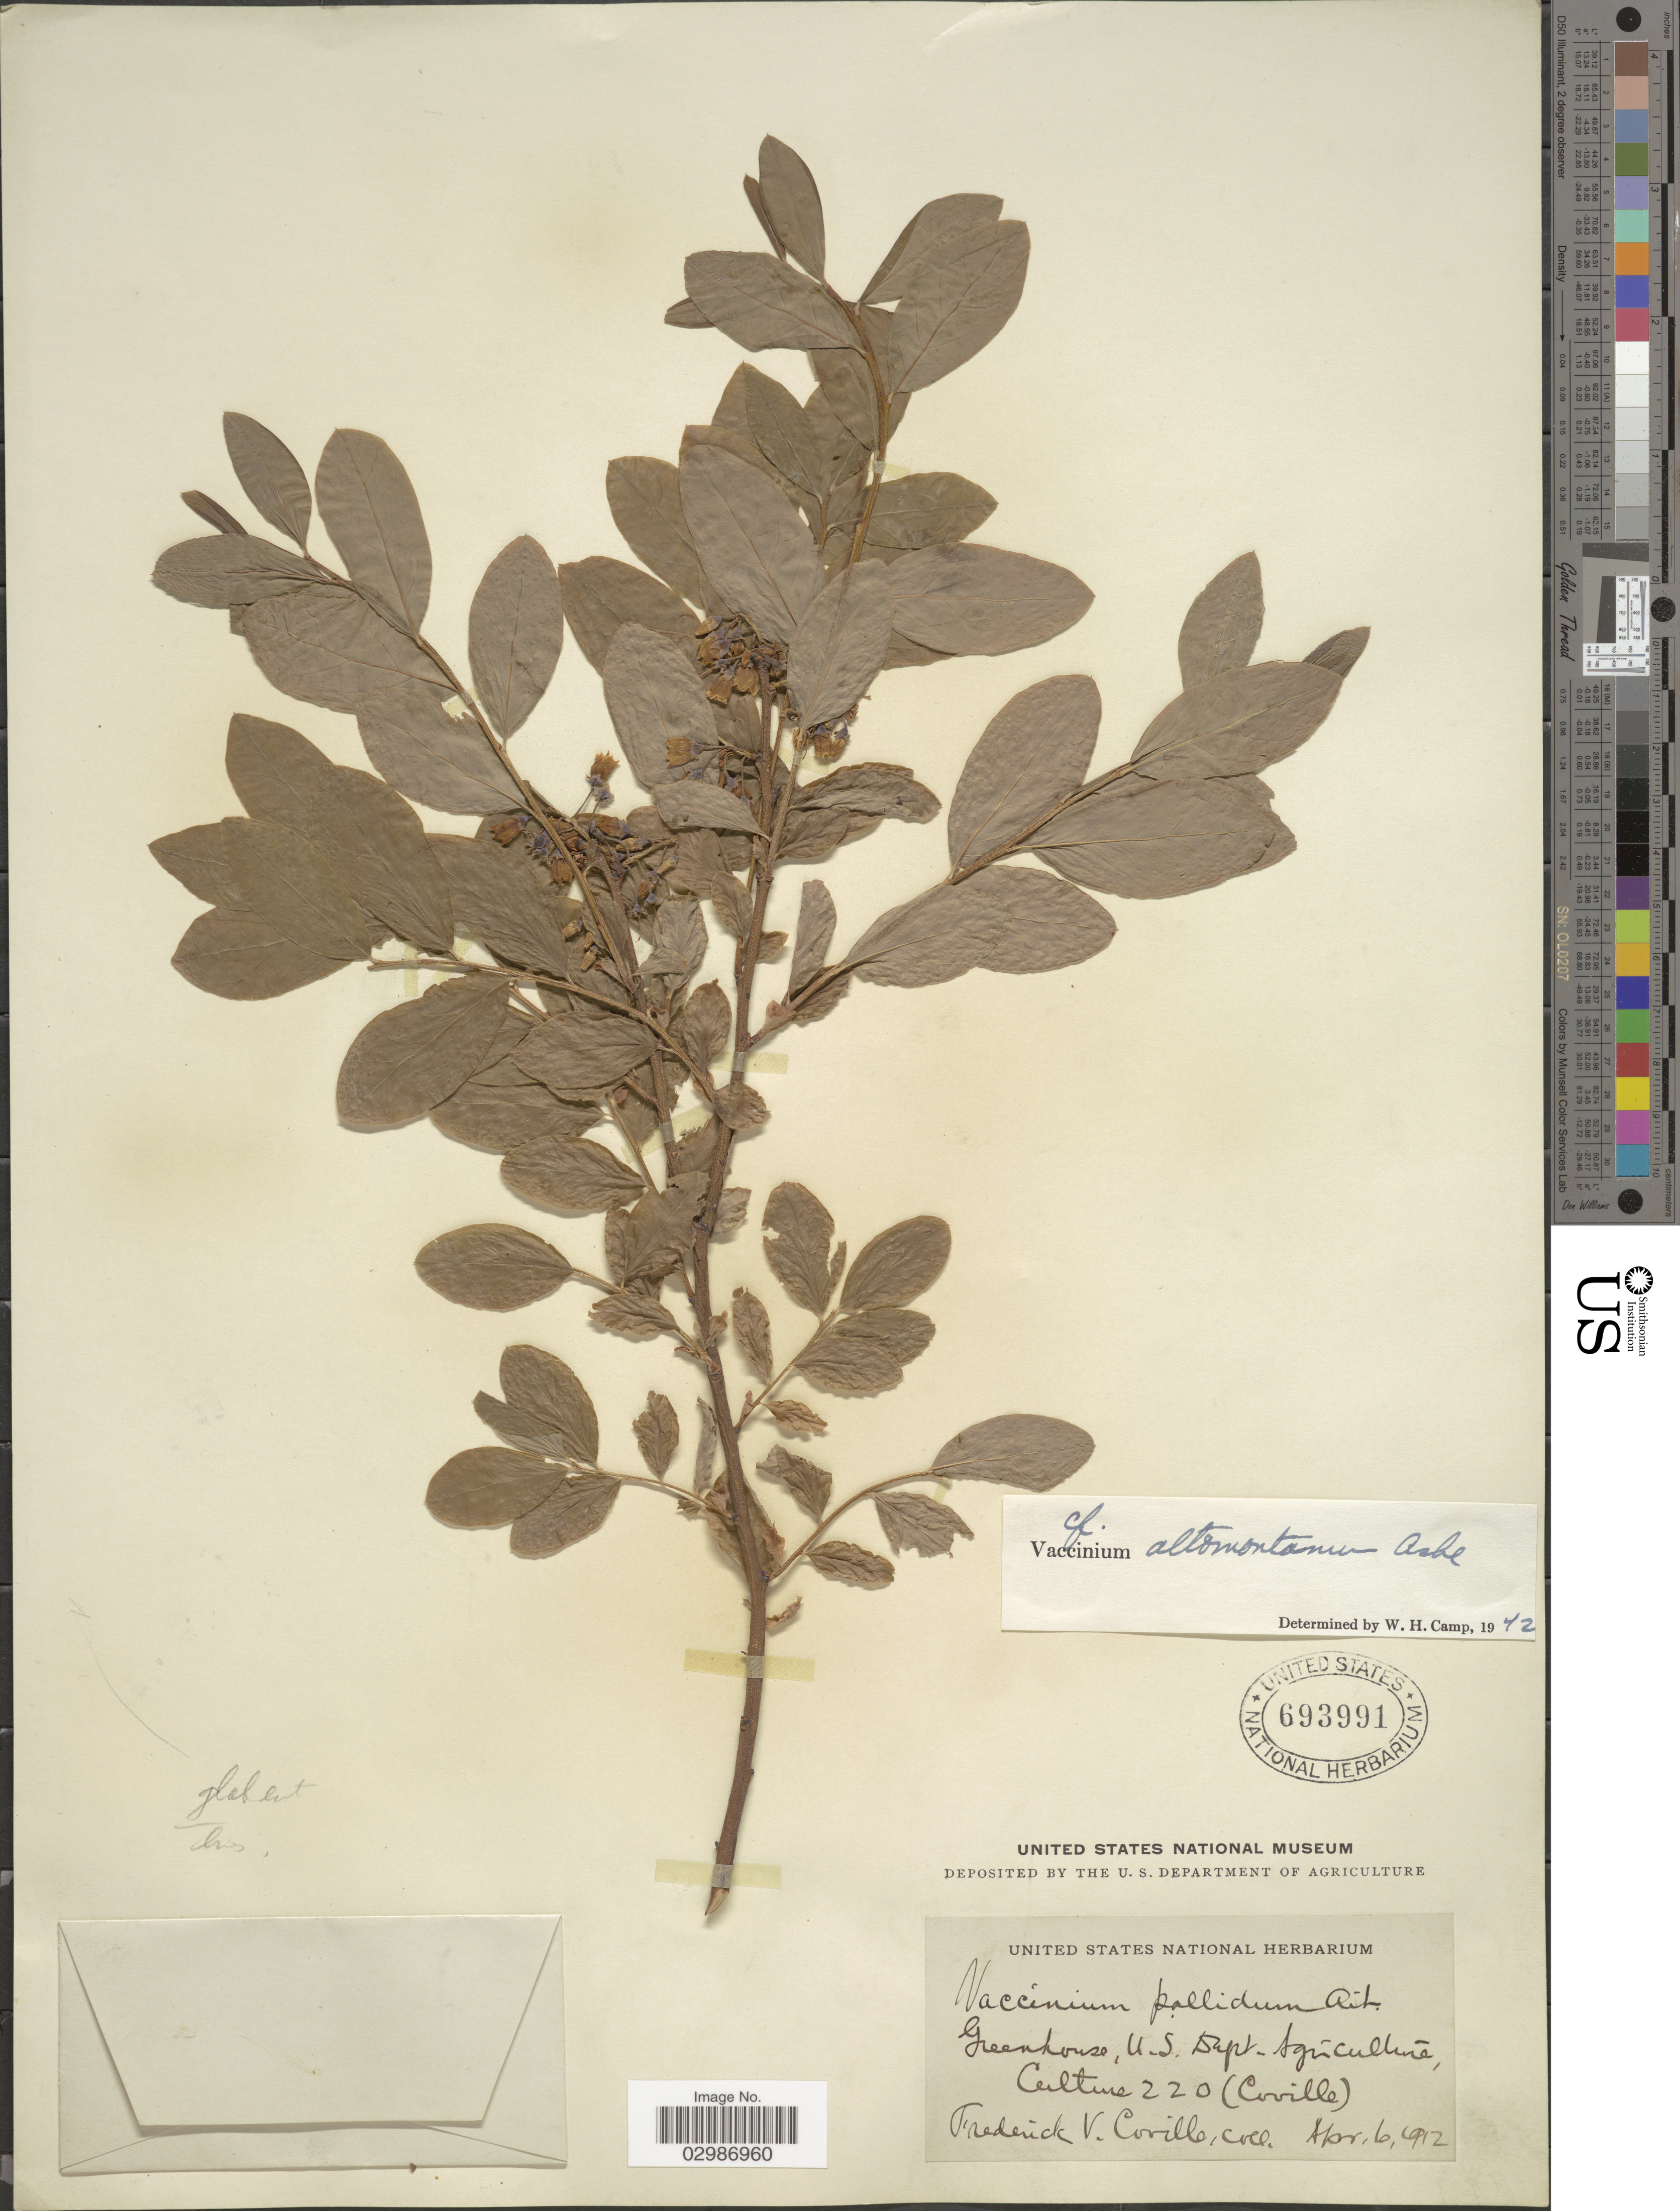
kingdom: Plantae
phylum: Tracheophyta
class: Magnoliopsida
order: Ericales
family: Ericaceae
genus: Vaccinium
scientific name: Vaccinium altomontanum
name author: Ashe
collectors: F. V. Coville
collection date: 1912-04-06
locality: Greenhouse, U.S. Dept. Agriculture, Culture 220 (Coville).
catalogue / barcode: US 693991